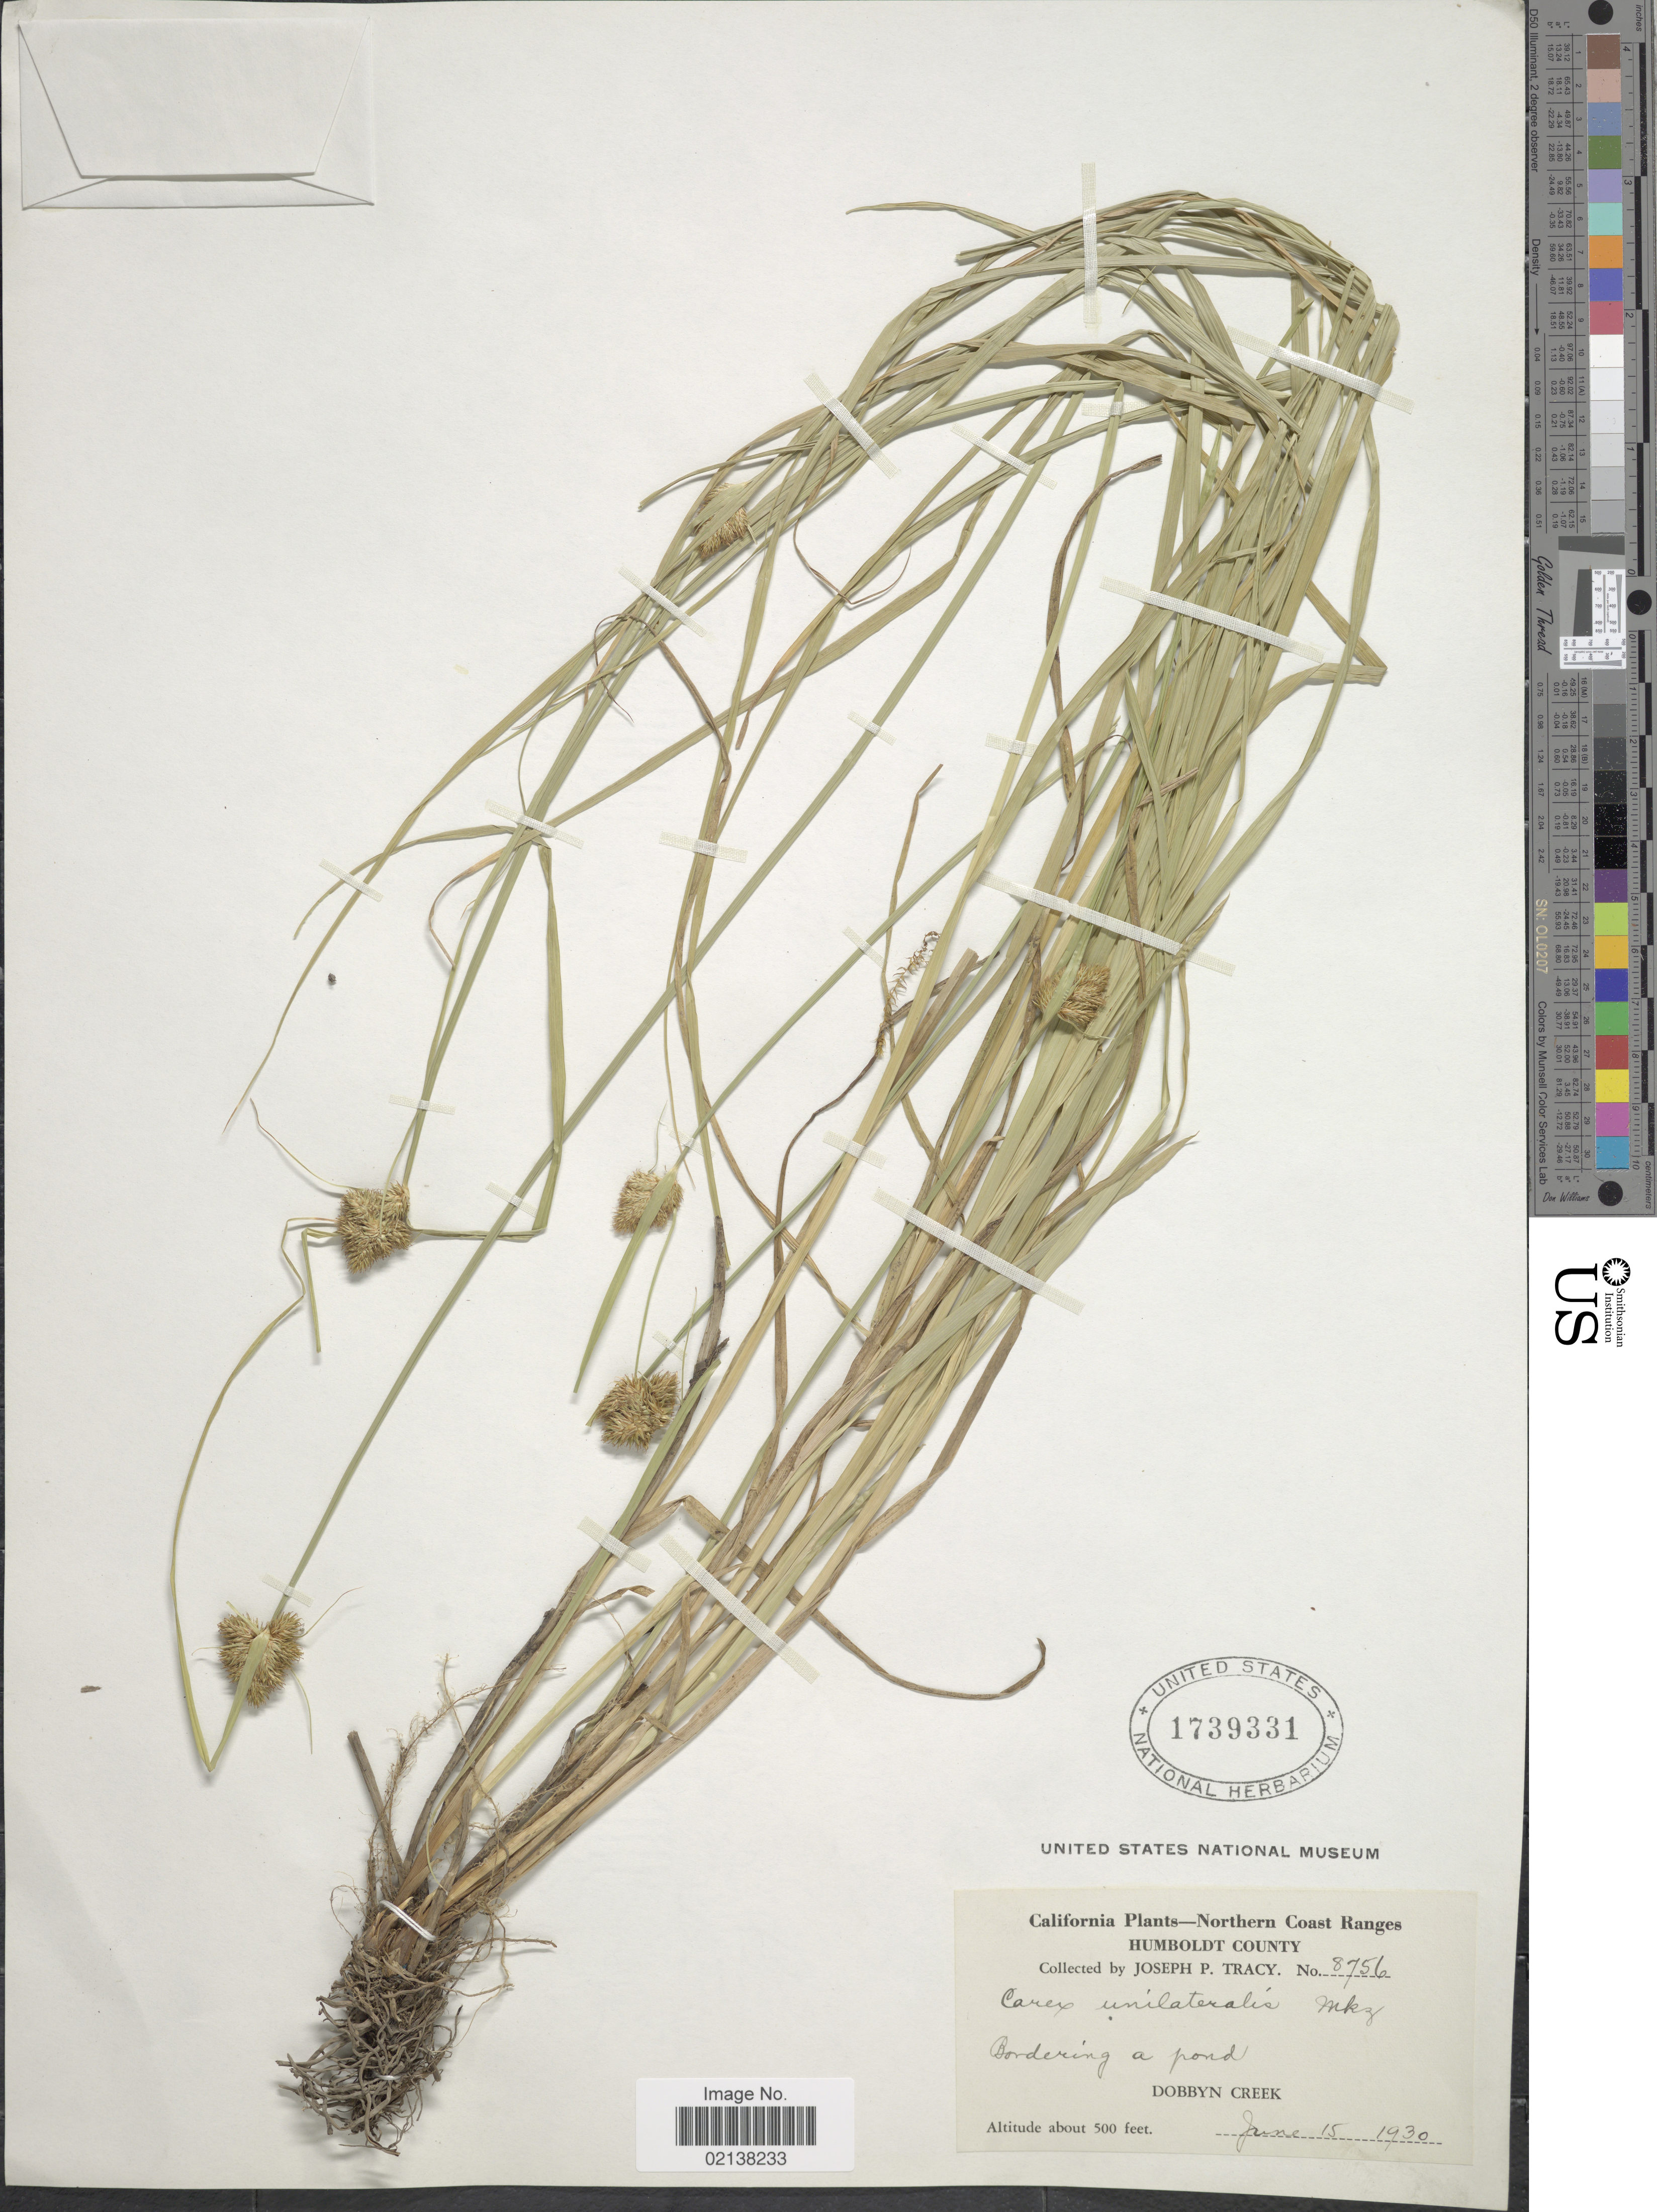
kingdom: Plantae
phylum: Tracheophyta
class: Liliopsida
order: Poales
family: Cyperaceae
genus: Carex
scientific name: Carex unilateralis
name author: Mack.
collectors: J. Tracy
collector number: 8756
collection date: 1930-06-15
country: United States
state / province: California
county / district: Humboldt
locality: Northern Coast Ranges, Humboldt County. Bordering a pond, Dobbyn Creek.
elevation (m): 152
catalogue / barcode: US 1739331